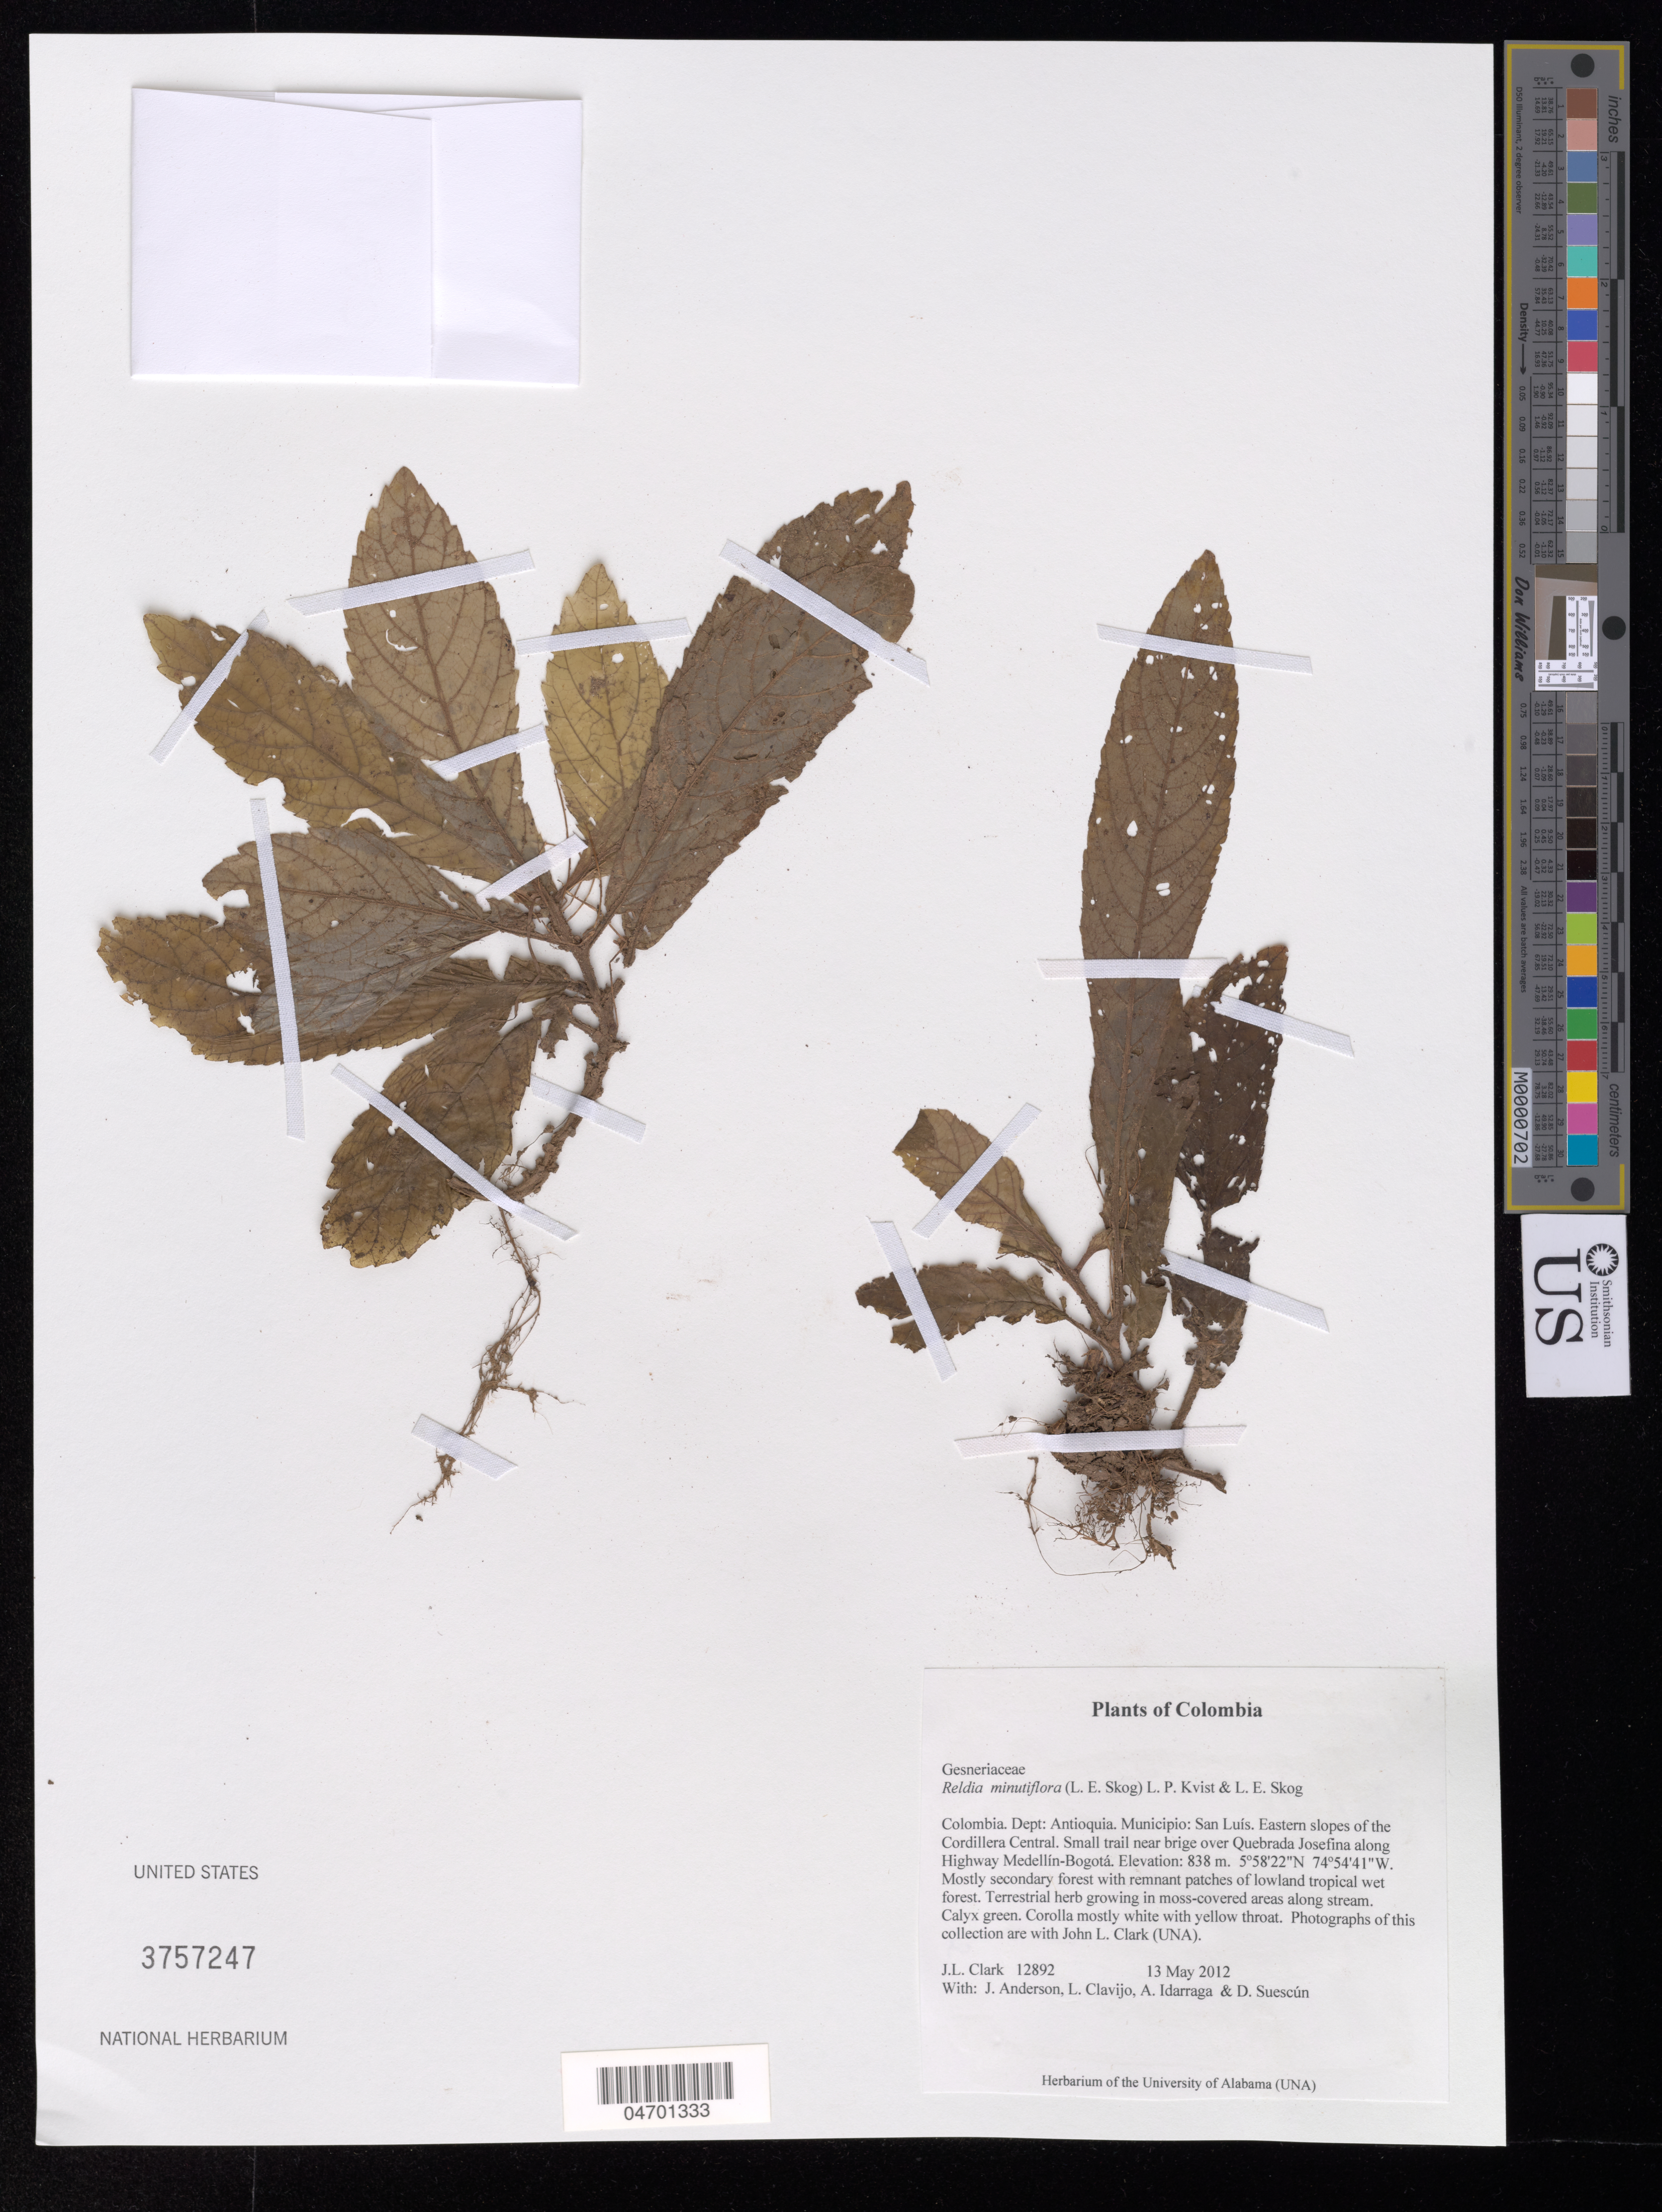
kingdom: Plantae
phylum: Tracheophyta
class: Magnoliopsida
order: Lamiales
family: Gesneriaceae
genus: Reldia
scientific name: Reldia multiflora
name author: L.P. Kvist & L.E. Skog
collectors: J. L. Clark, J. Anderson, L. Clavijo & A. Idarraga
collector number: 12892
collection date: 2012-05-13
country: Colombia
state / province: Antioquia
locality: Dept: Antioquia. Municipio: San Luís. Eastern slopes of the Cordillera Central. Small trail near bridge over Quebrada Josefina along Highway Medellín-Bogotá.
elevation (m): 838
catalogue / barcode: US 3757247